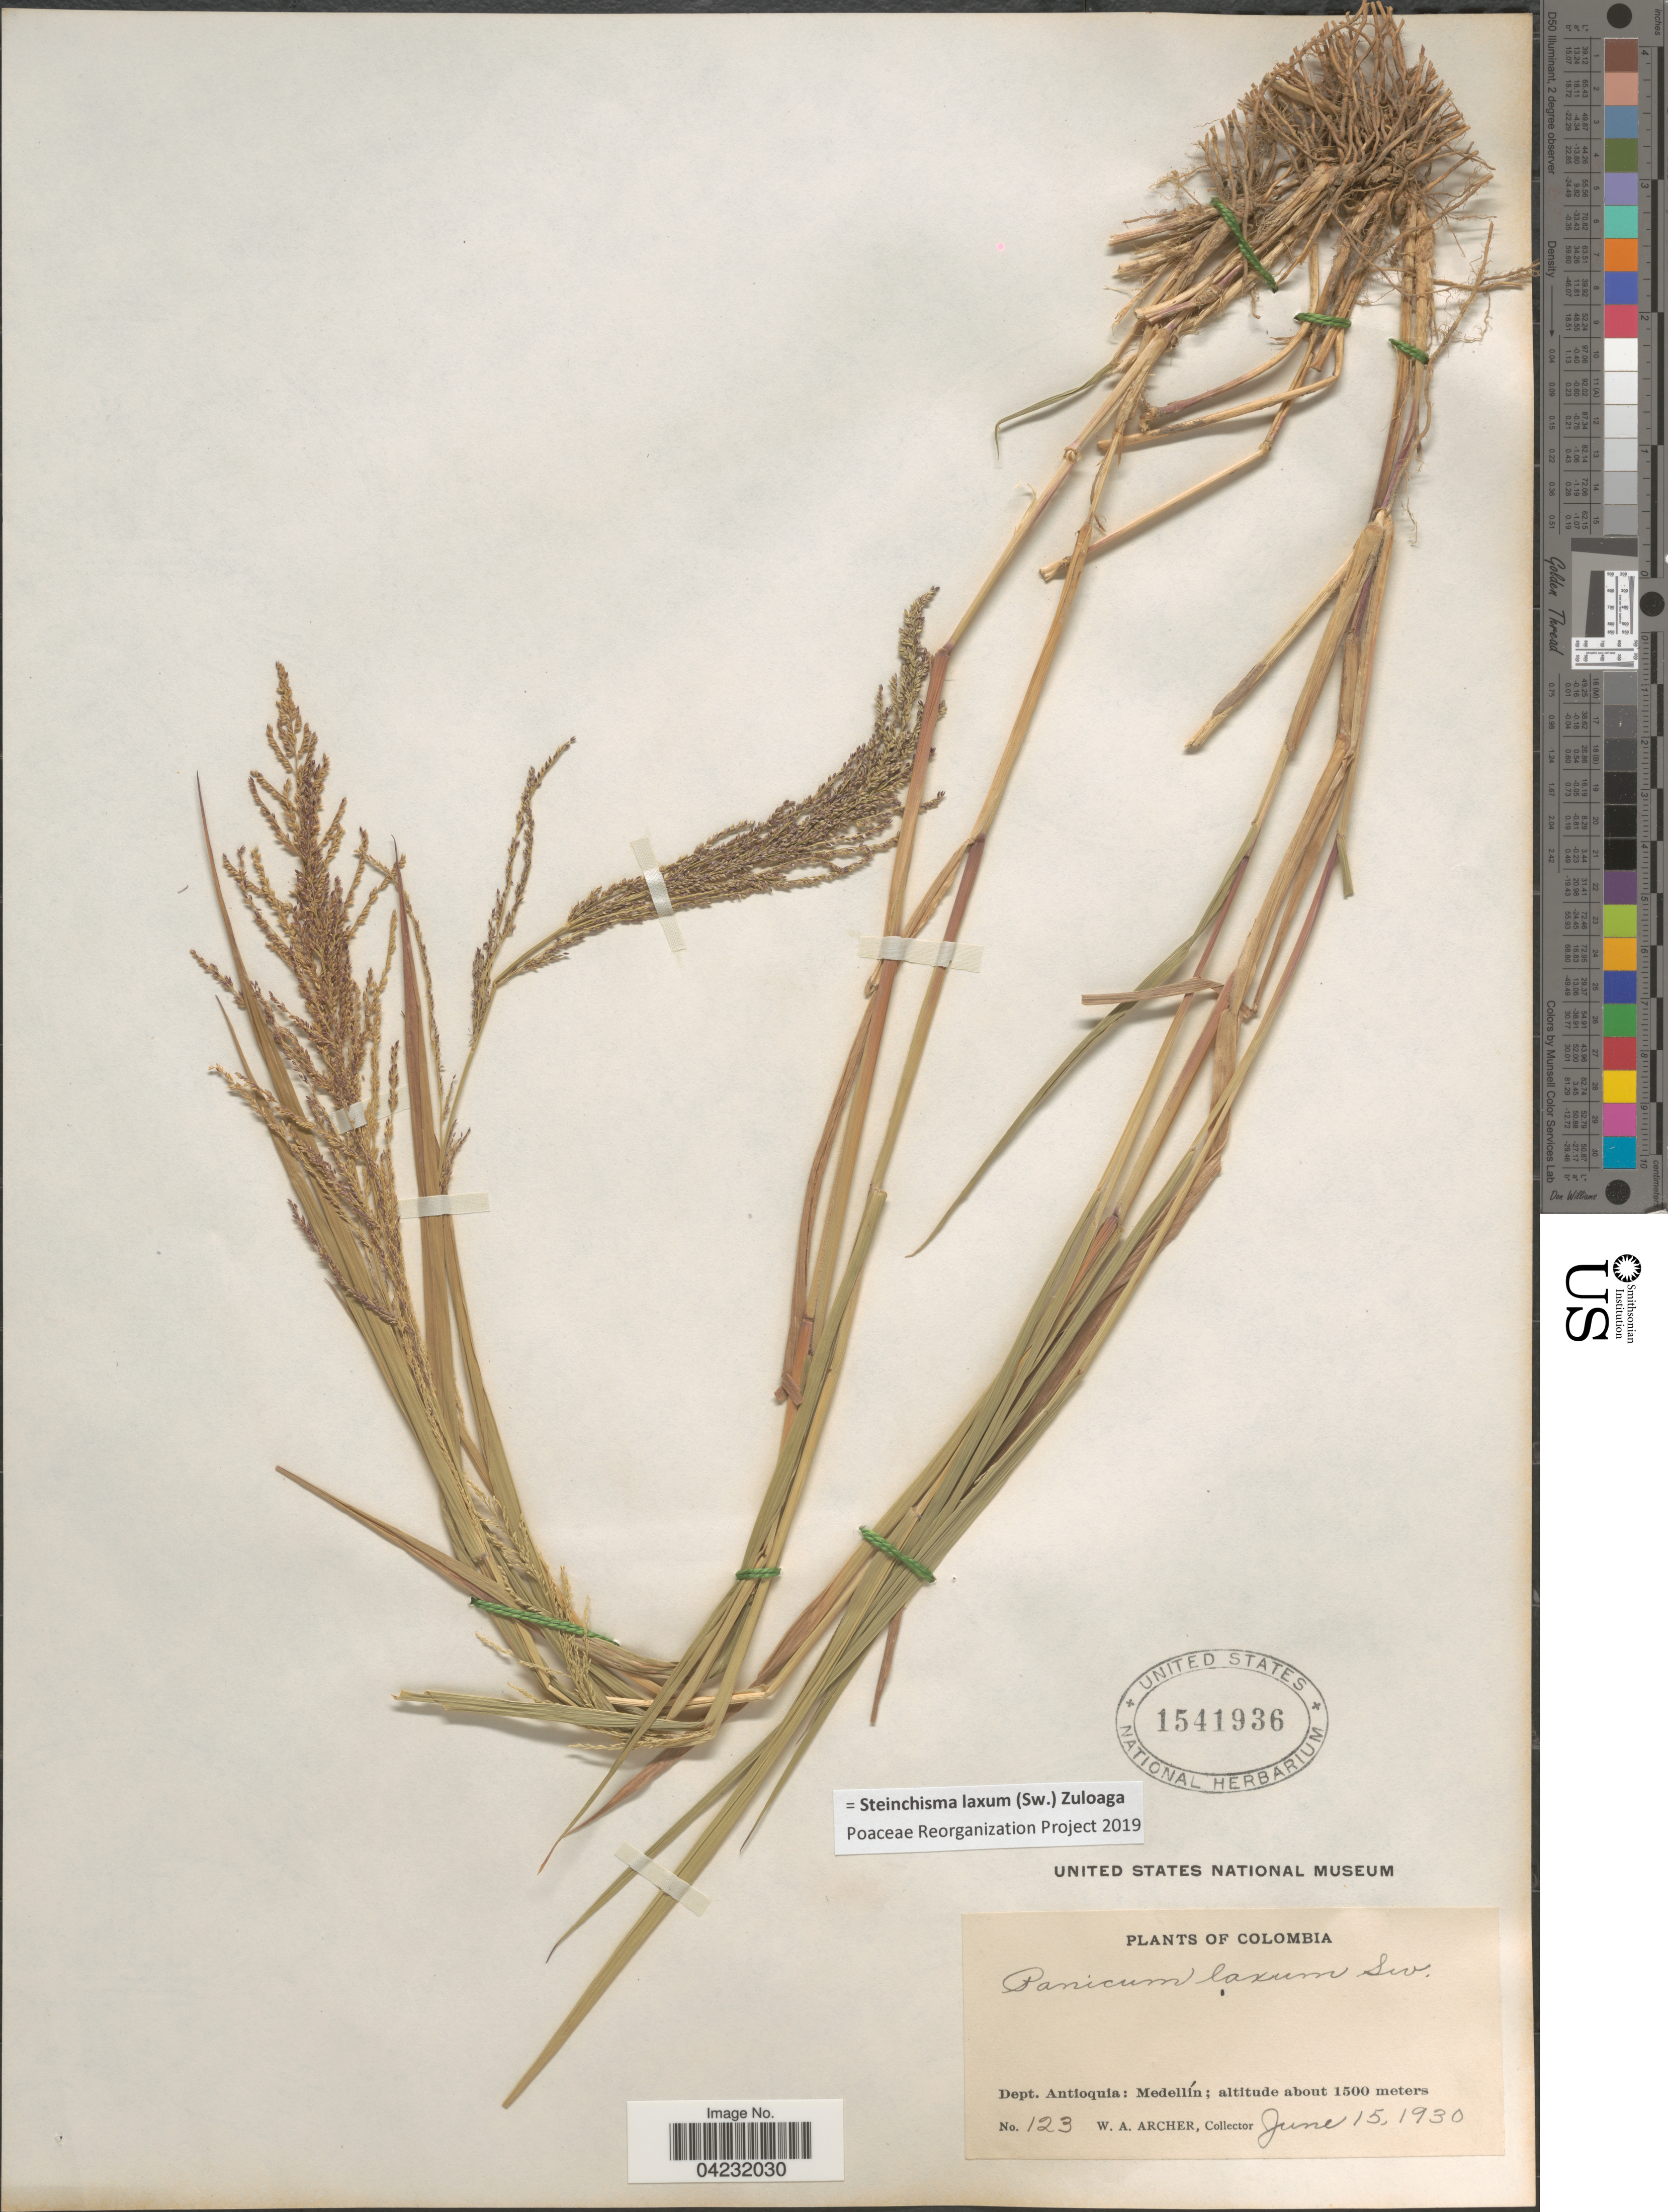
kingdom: Plantae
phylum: Tracheophyta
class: Liliopsida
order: Poales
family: Poaceae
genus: Steinchisma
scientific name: Steinchisma laxum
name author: (Sw.) Zuloaga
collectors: W. Archer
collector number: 123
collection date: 1930-06-15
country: Colombia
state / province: Antioquia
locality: Dept. Antioquia: Medellín.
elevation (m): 1500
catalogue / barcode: US 1541936